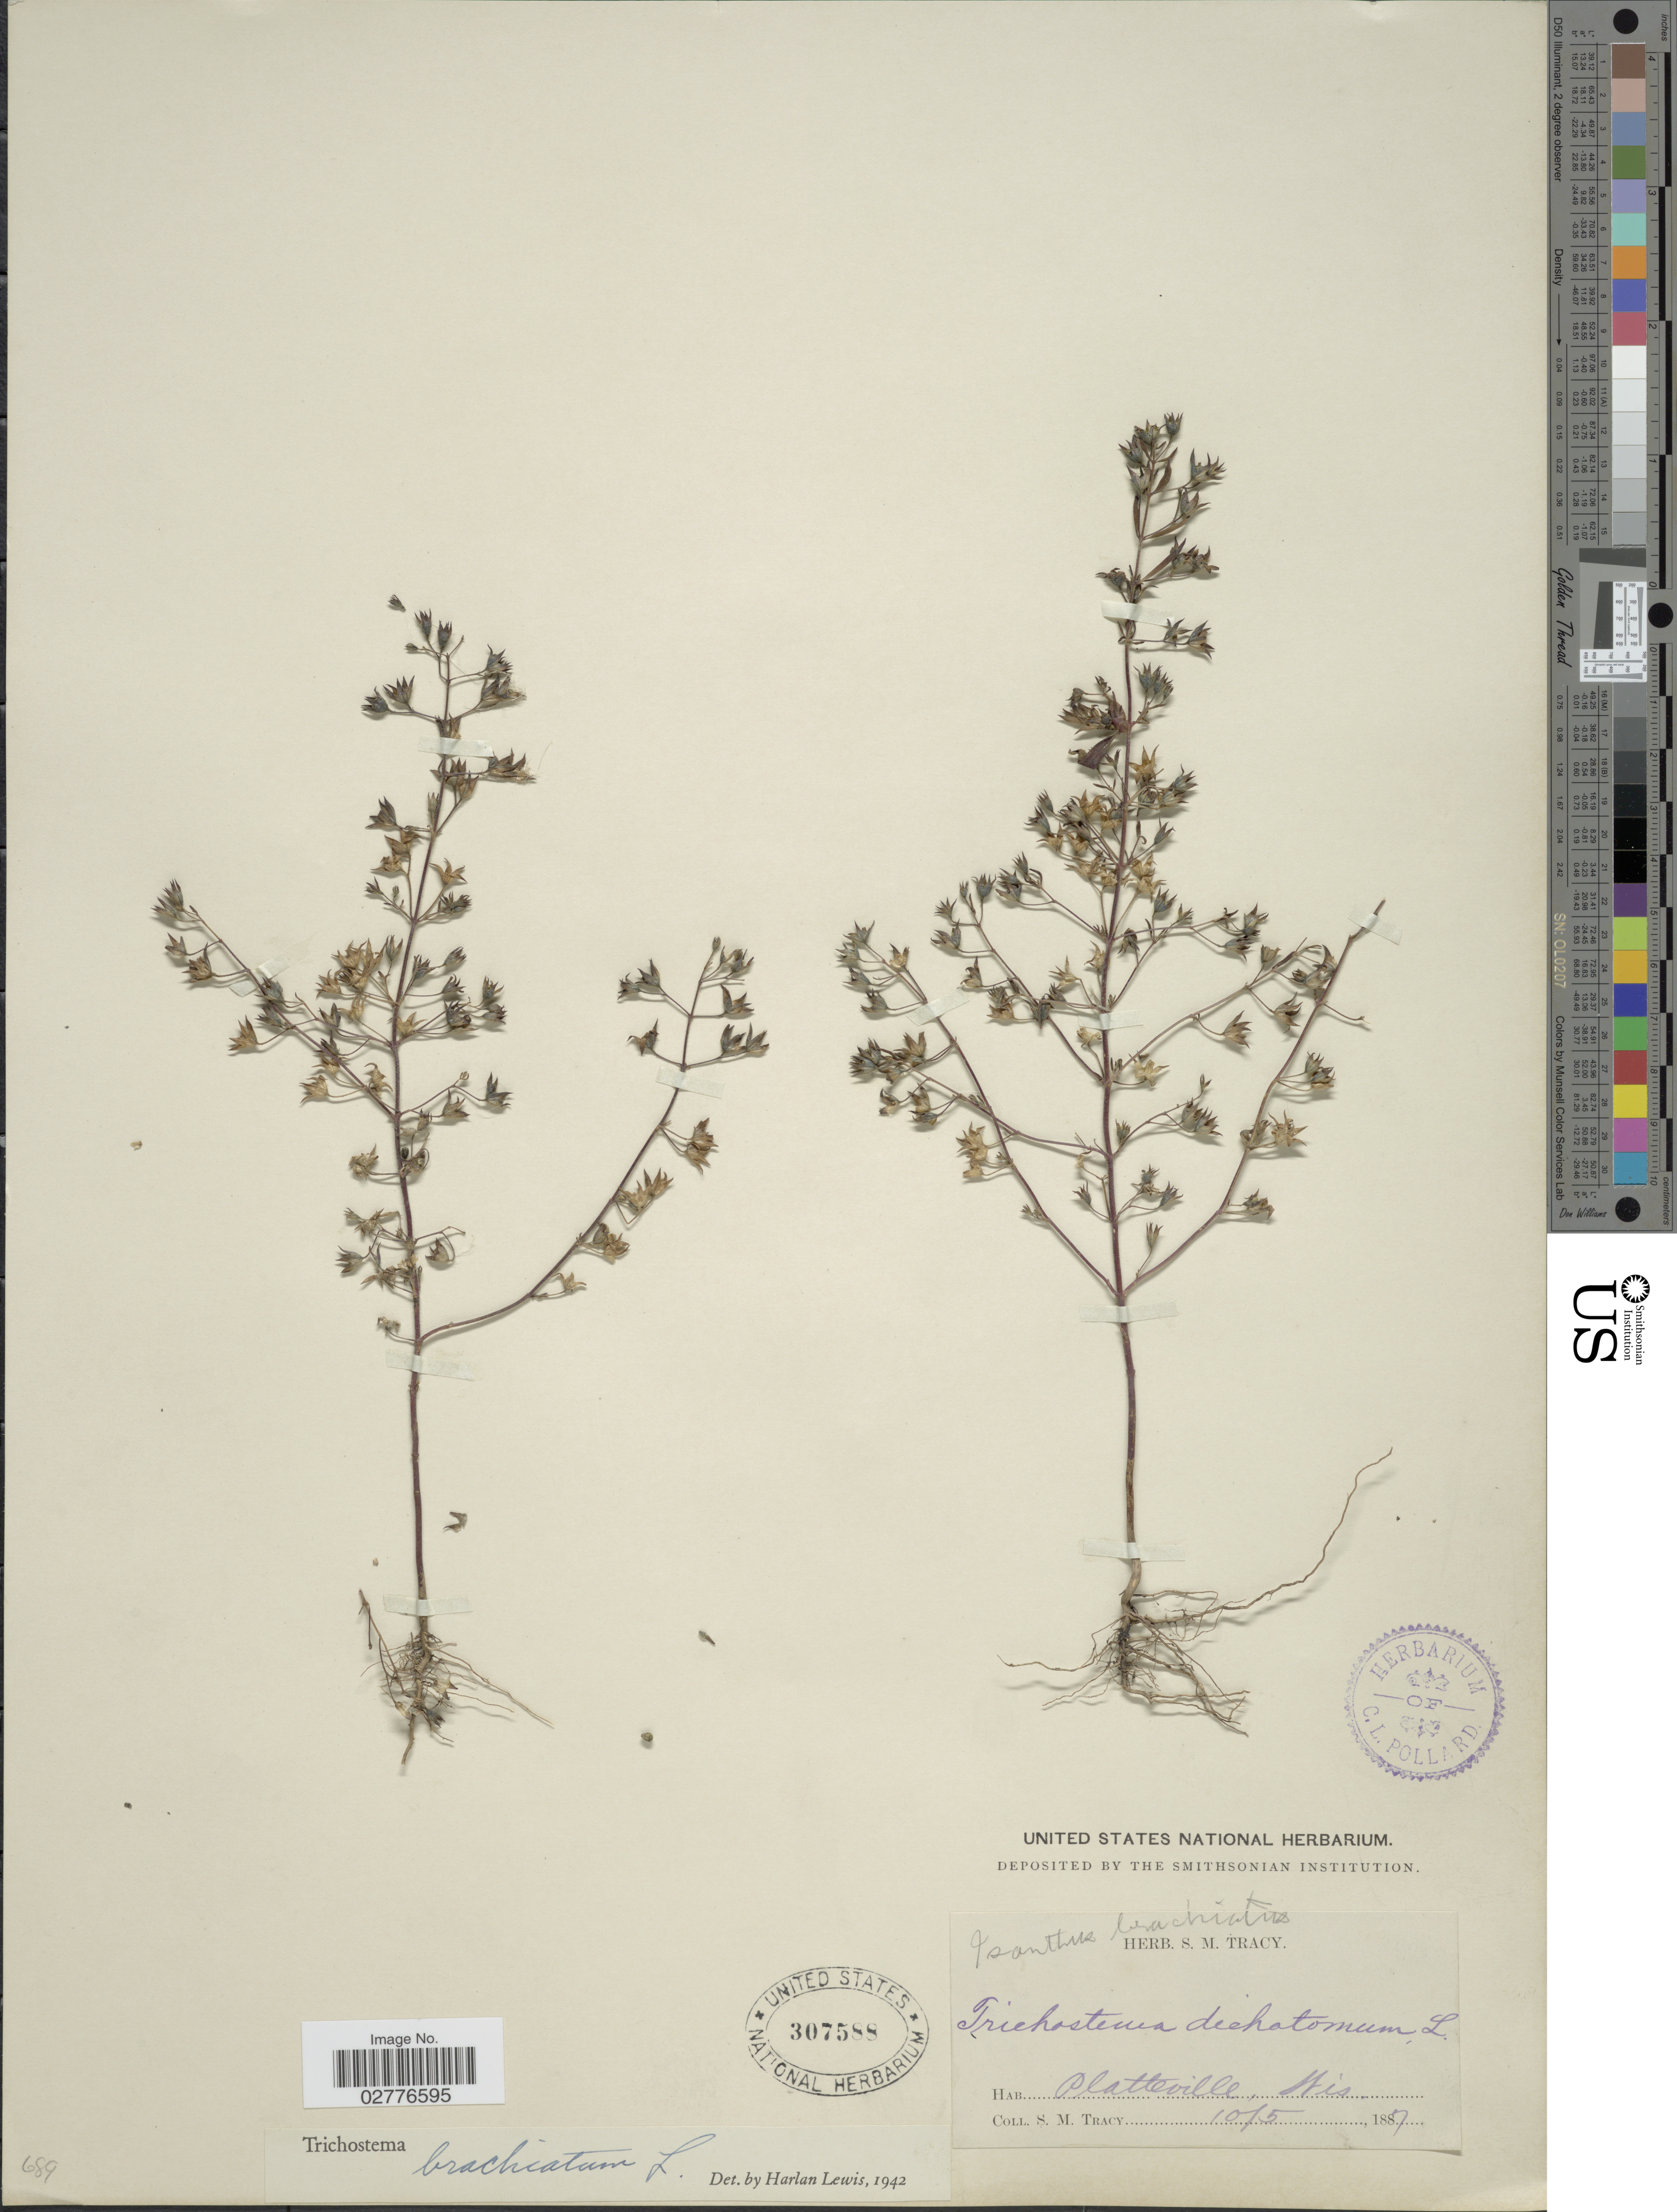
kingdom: Plantae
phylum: Tracheophyta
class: Magnoliopsida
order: Lamiales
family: Lamiaceae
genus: Trichostema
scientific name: Trichostema brachiatum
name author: L.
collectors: S. M. Tracy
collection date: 1887-10-05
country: United States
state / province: Wisconsin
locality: Platteville.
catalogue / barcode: US 307588